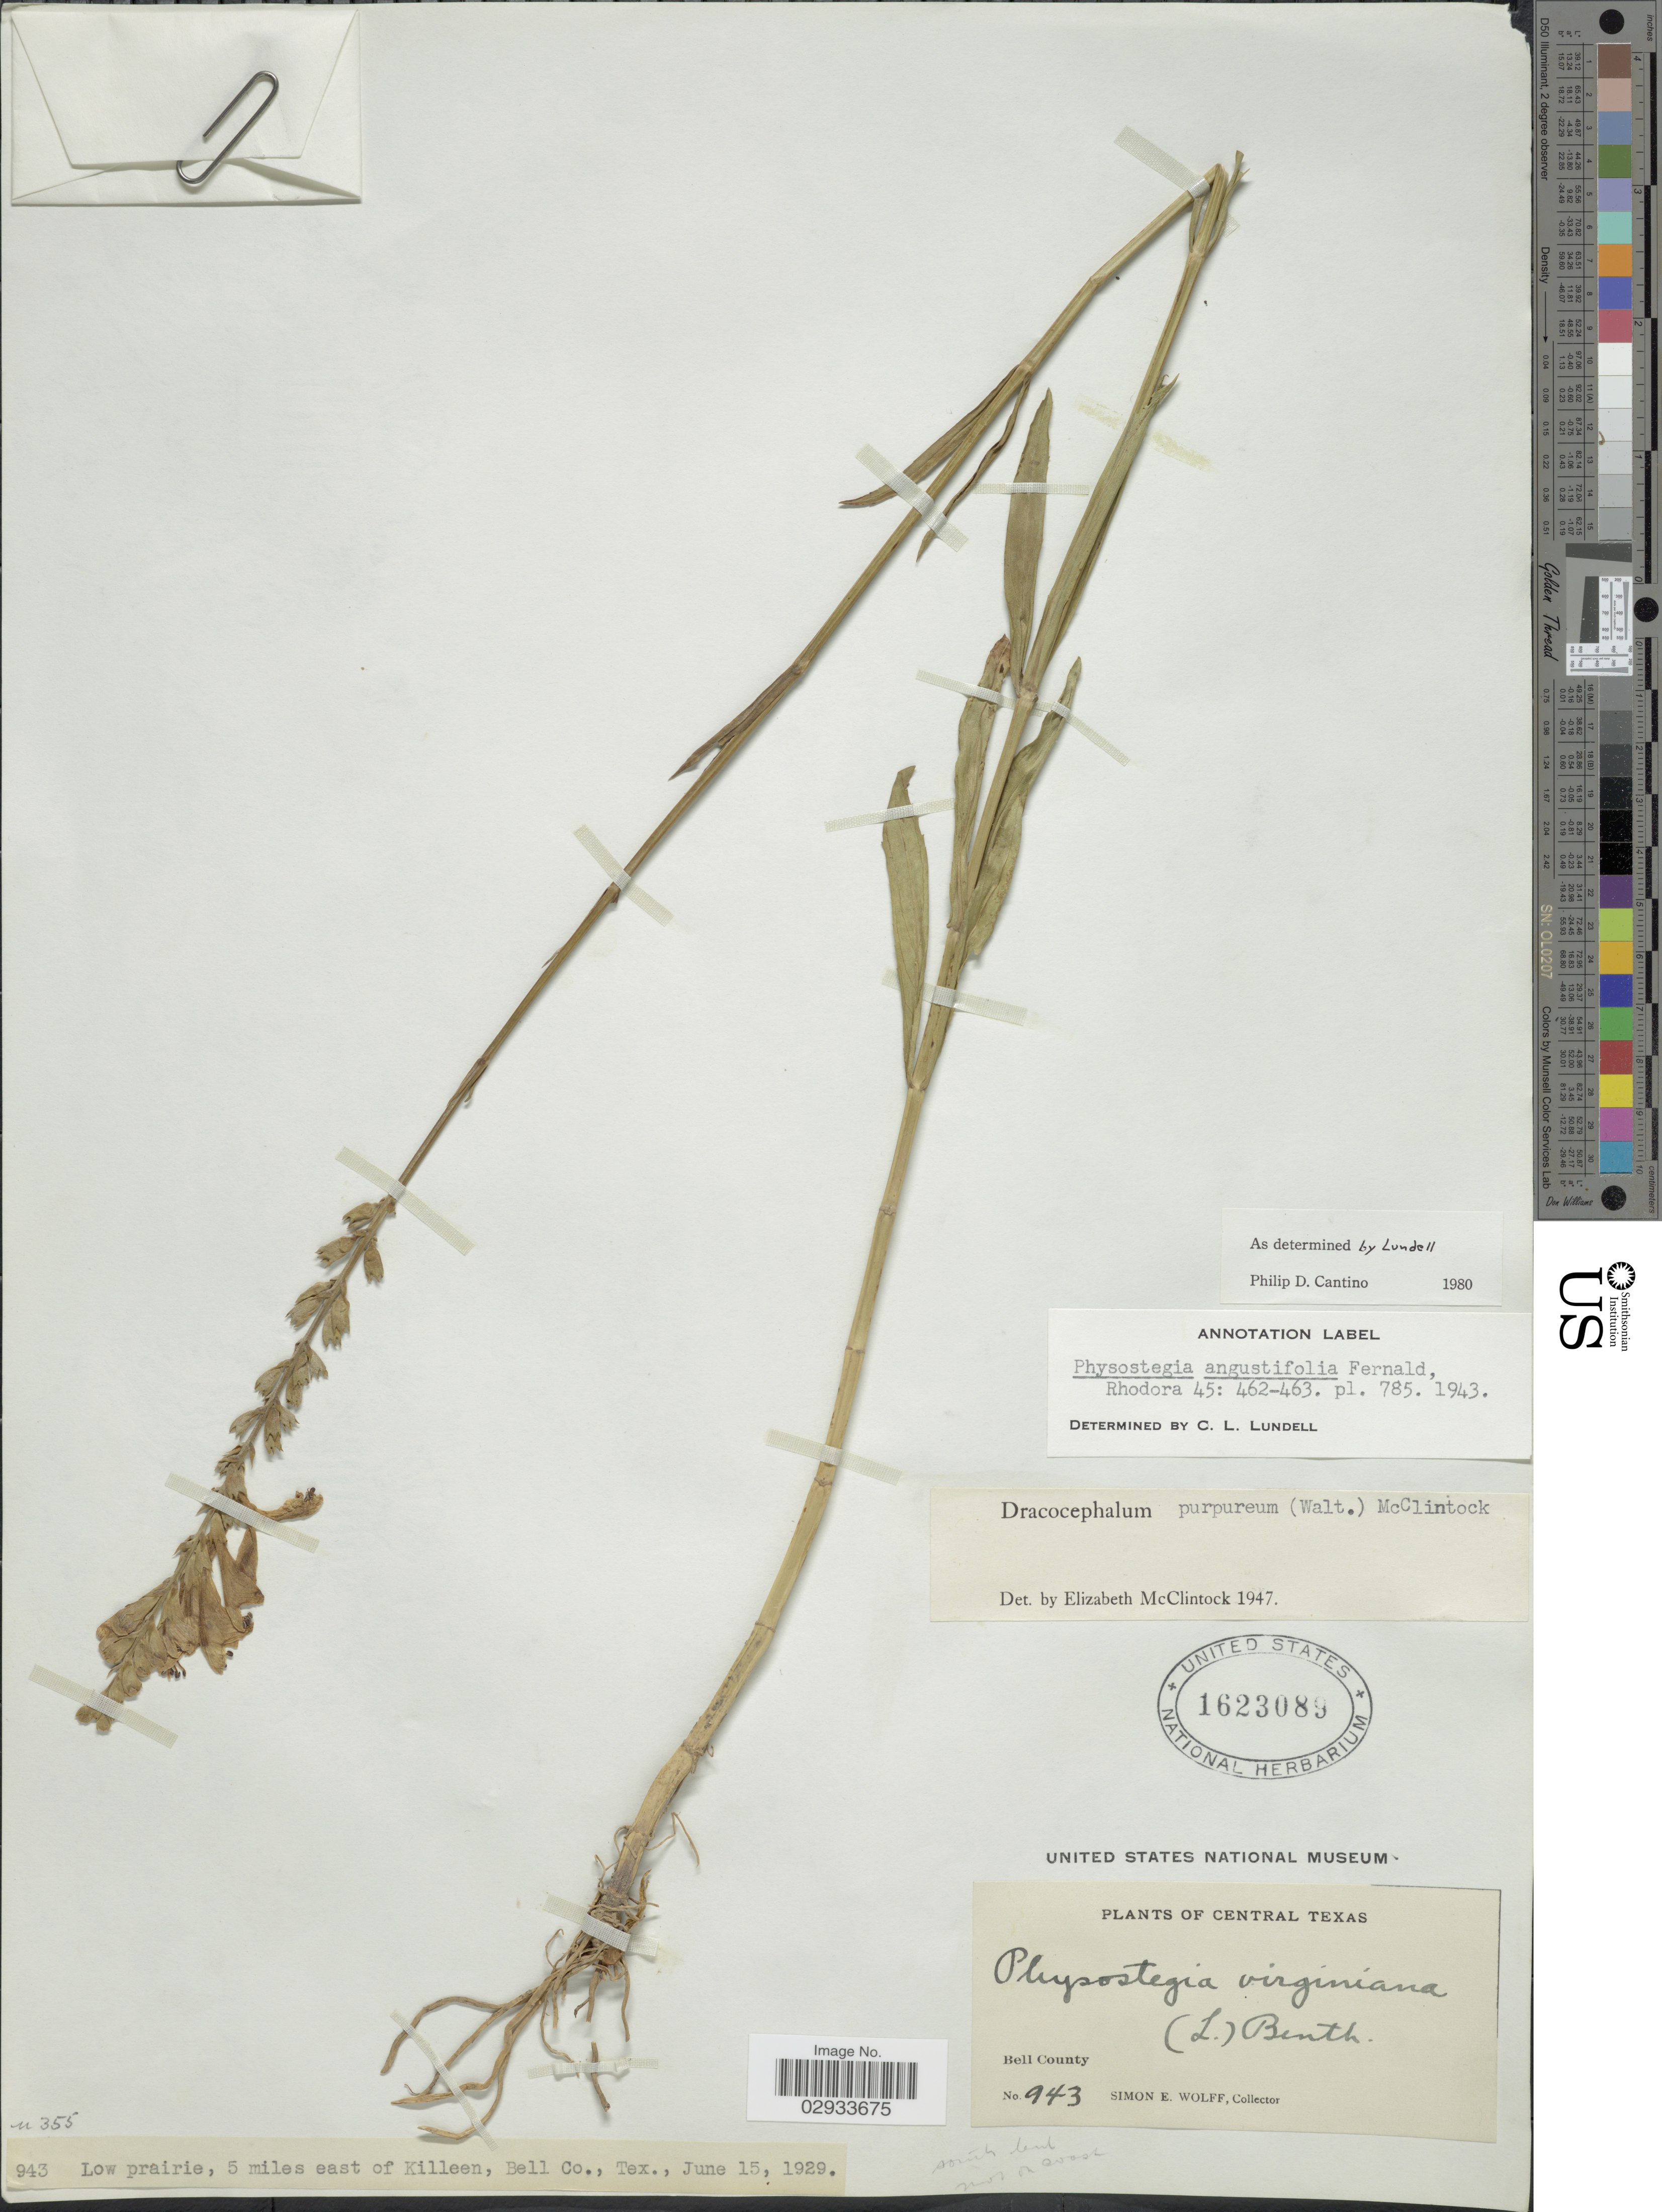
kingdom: Plantae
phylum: Tracheophyta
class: Magnoliopsida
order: Lamiales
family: Lamiaceae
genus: Physostegia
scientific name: Physostegia angustifolia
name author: Fernald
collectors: S. E. Wolff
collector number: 943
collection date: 1929-06-15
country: United States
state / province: Texas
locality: Central Texas, Low prairie, 5 miles east of Killeen, Bell Co., Tex.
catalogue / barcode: US 1623089